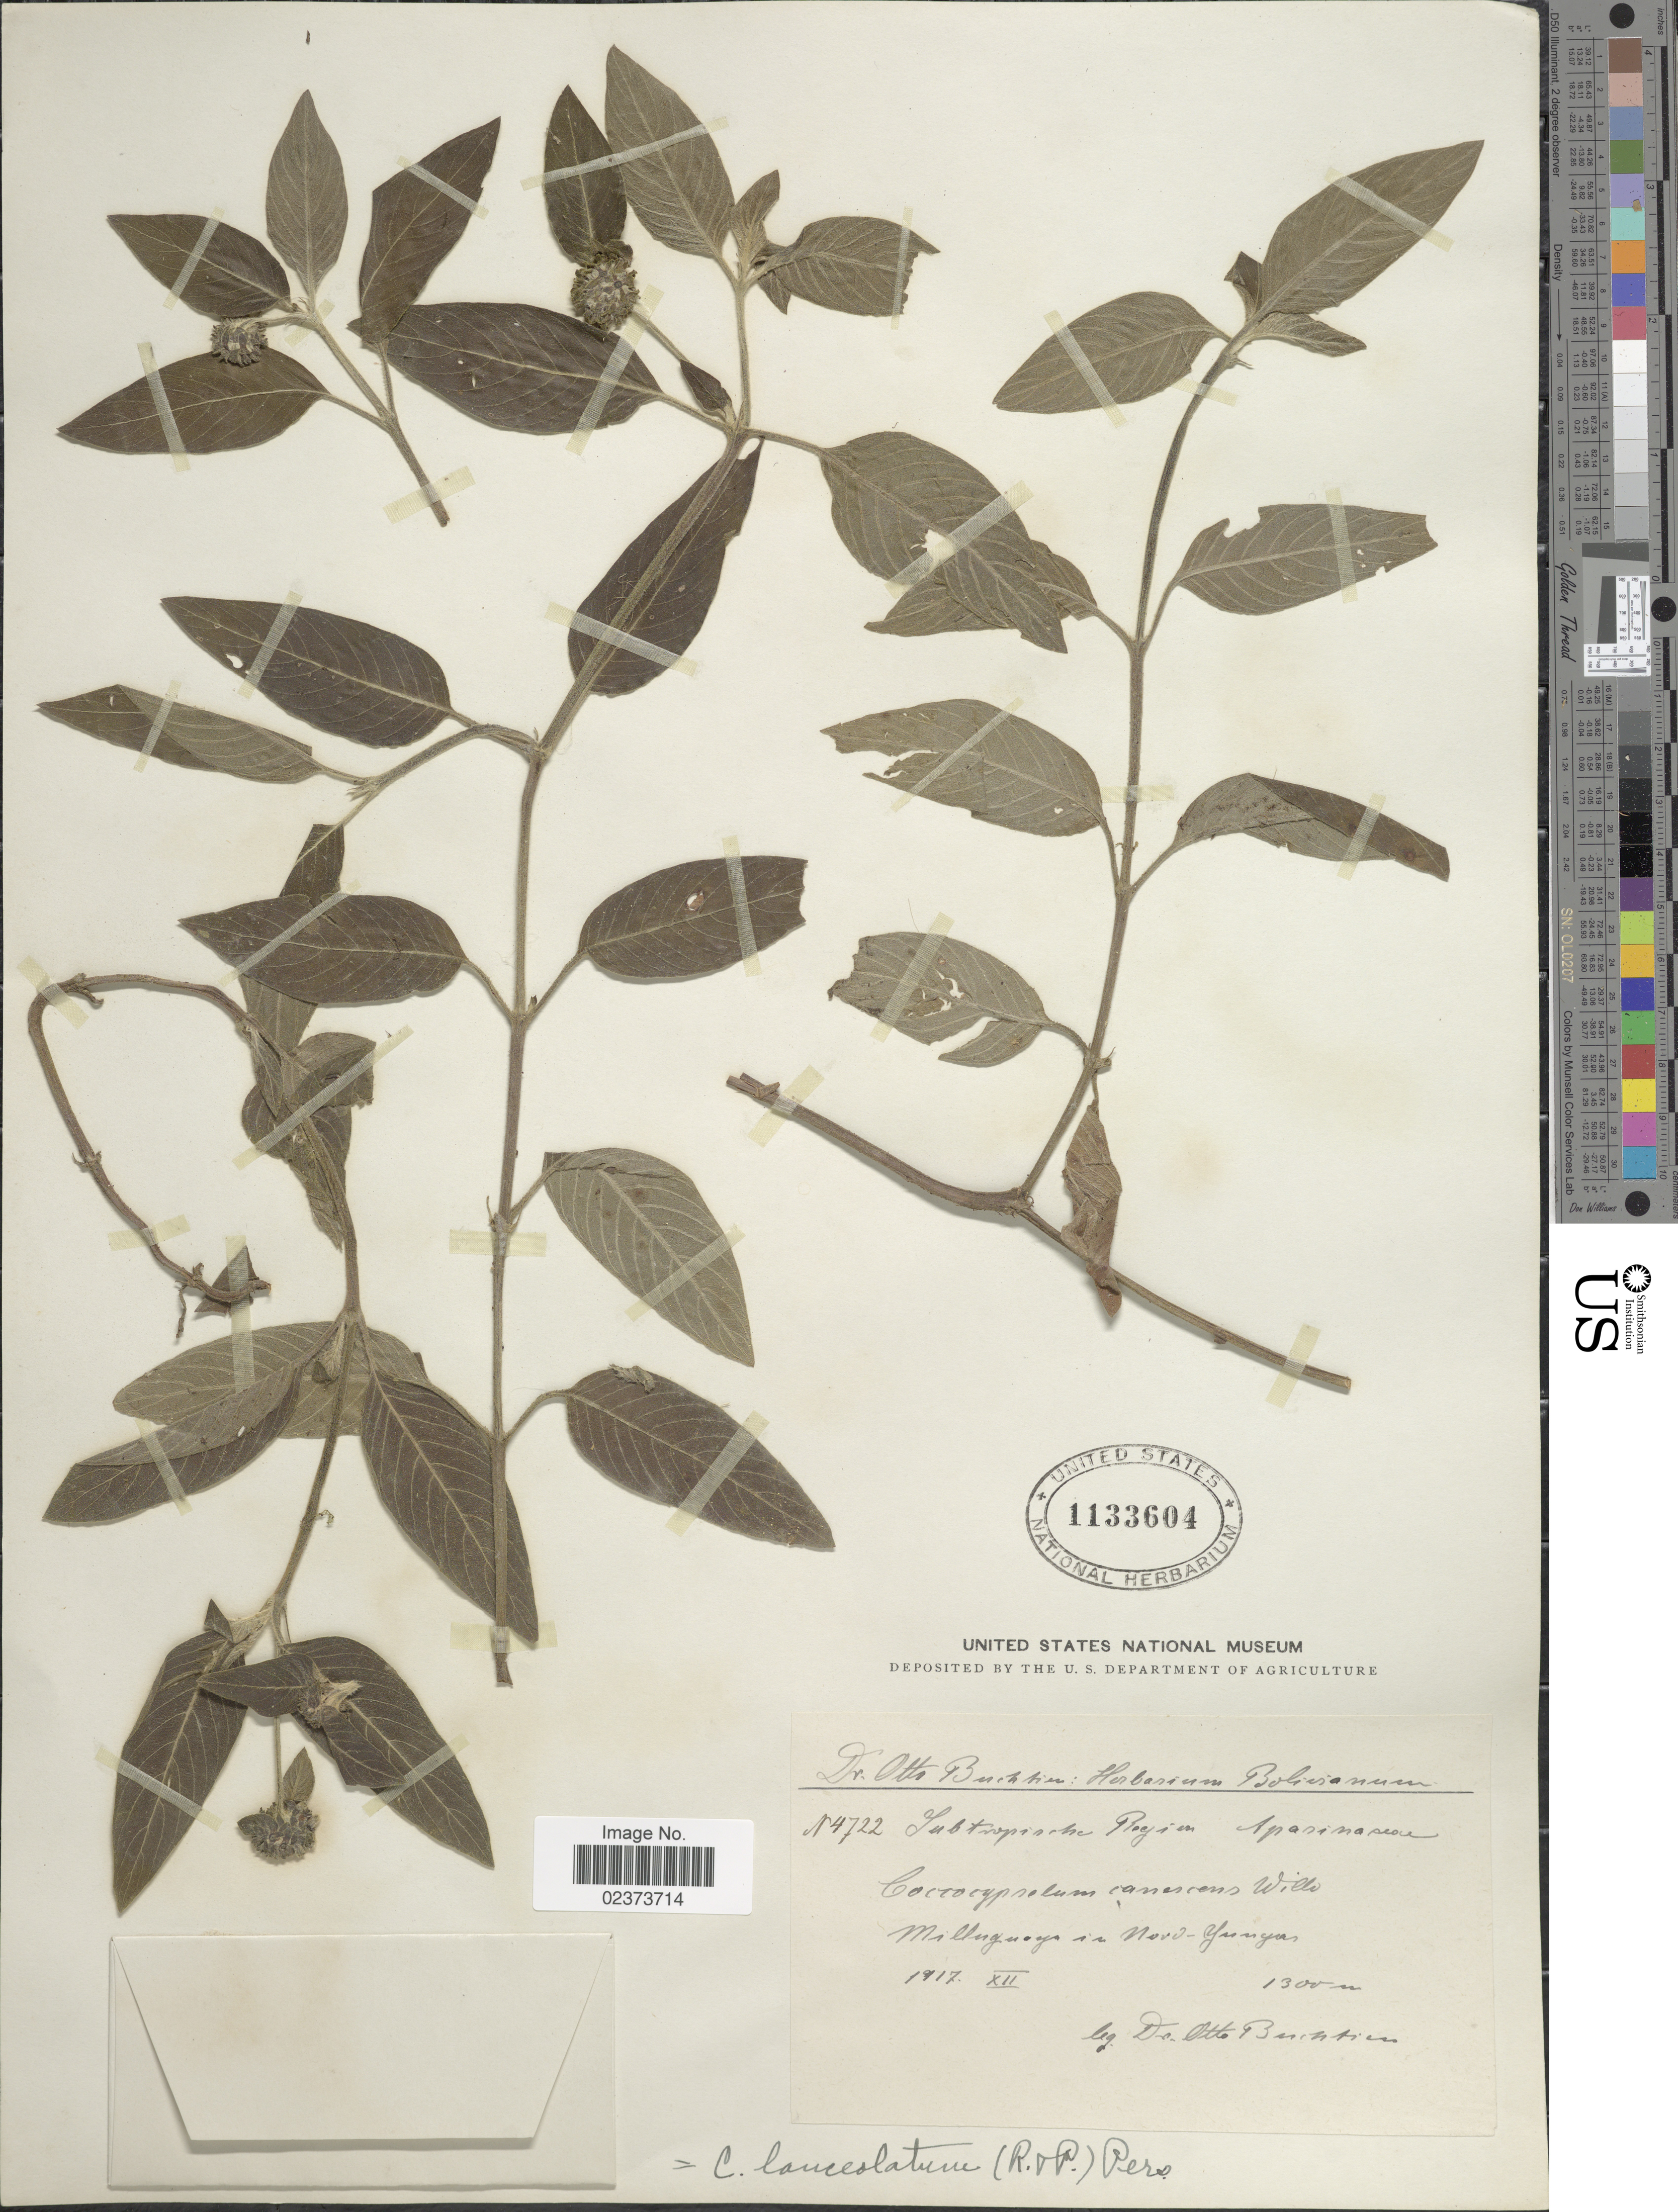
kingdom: Plantae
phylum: Tracheophyta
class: Magnoliopsida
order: Gentianales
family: Rubiaceae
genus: Coccocypselum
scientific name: Coccocypselum lanceolatum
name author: (Ruiz & Pav.) Pers.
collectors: O. Buchtien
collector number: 4722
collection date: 1917-12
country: Bolivia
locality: Milluguaya in Nord-Yungas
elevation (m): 1300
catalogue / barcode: US 1133604